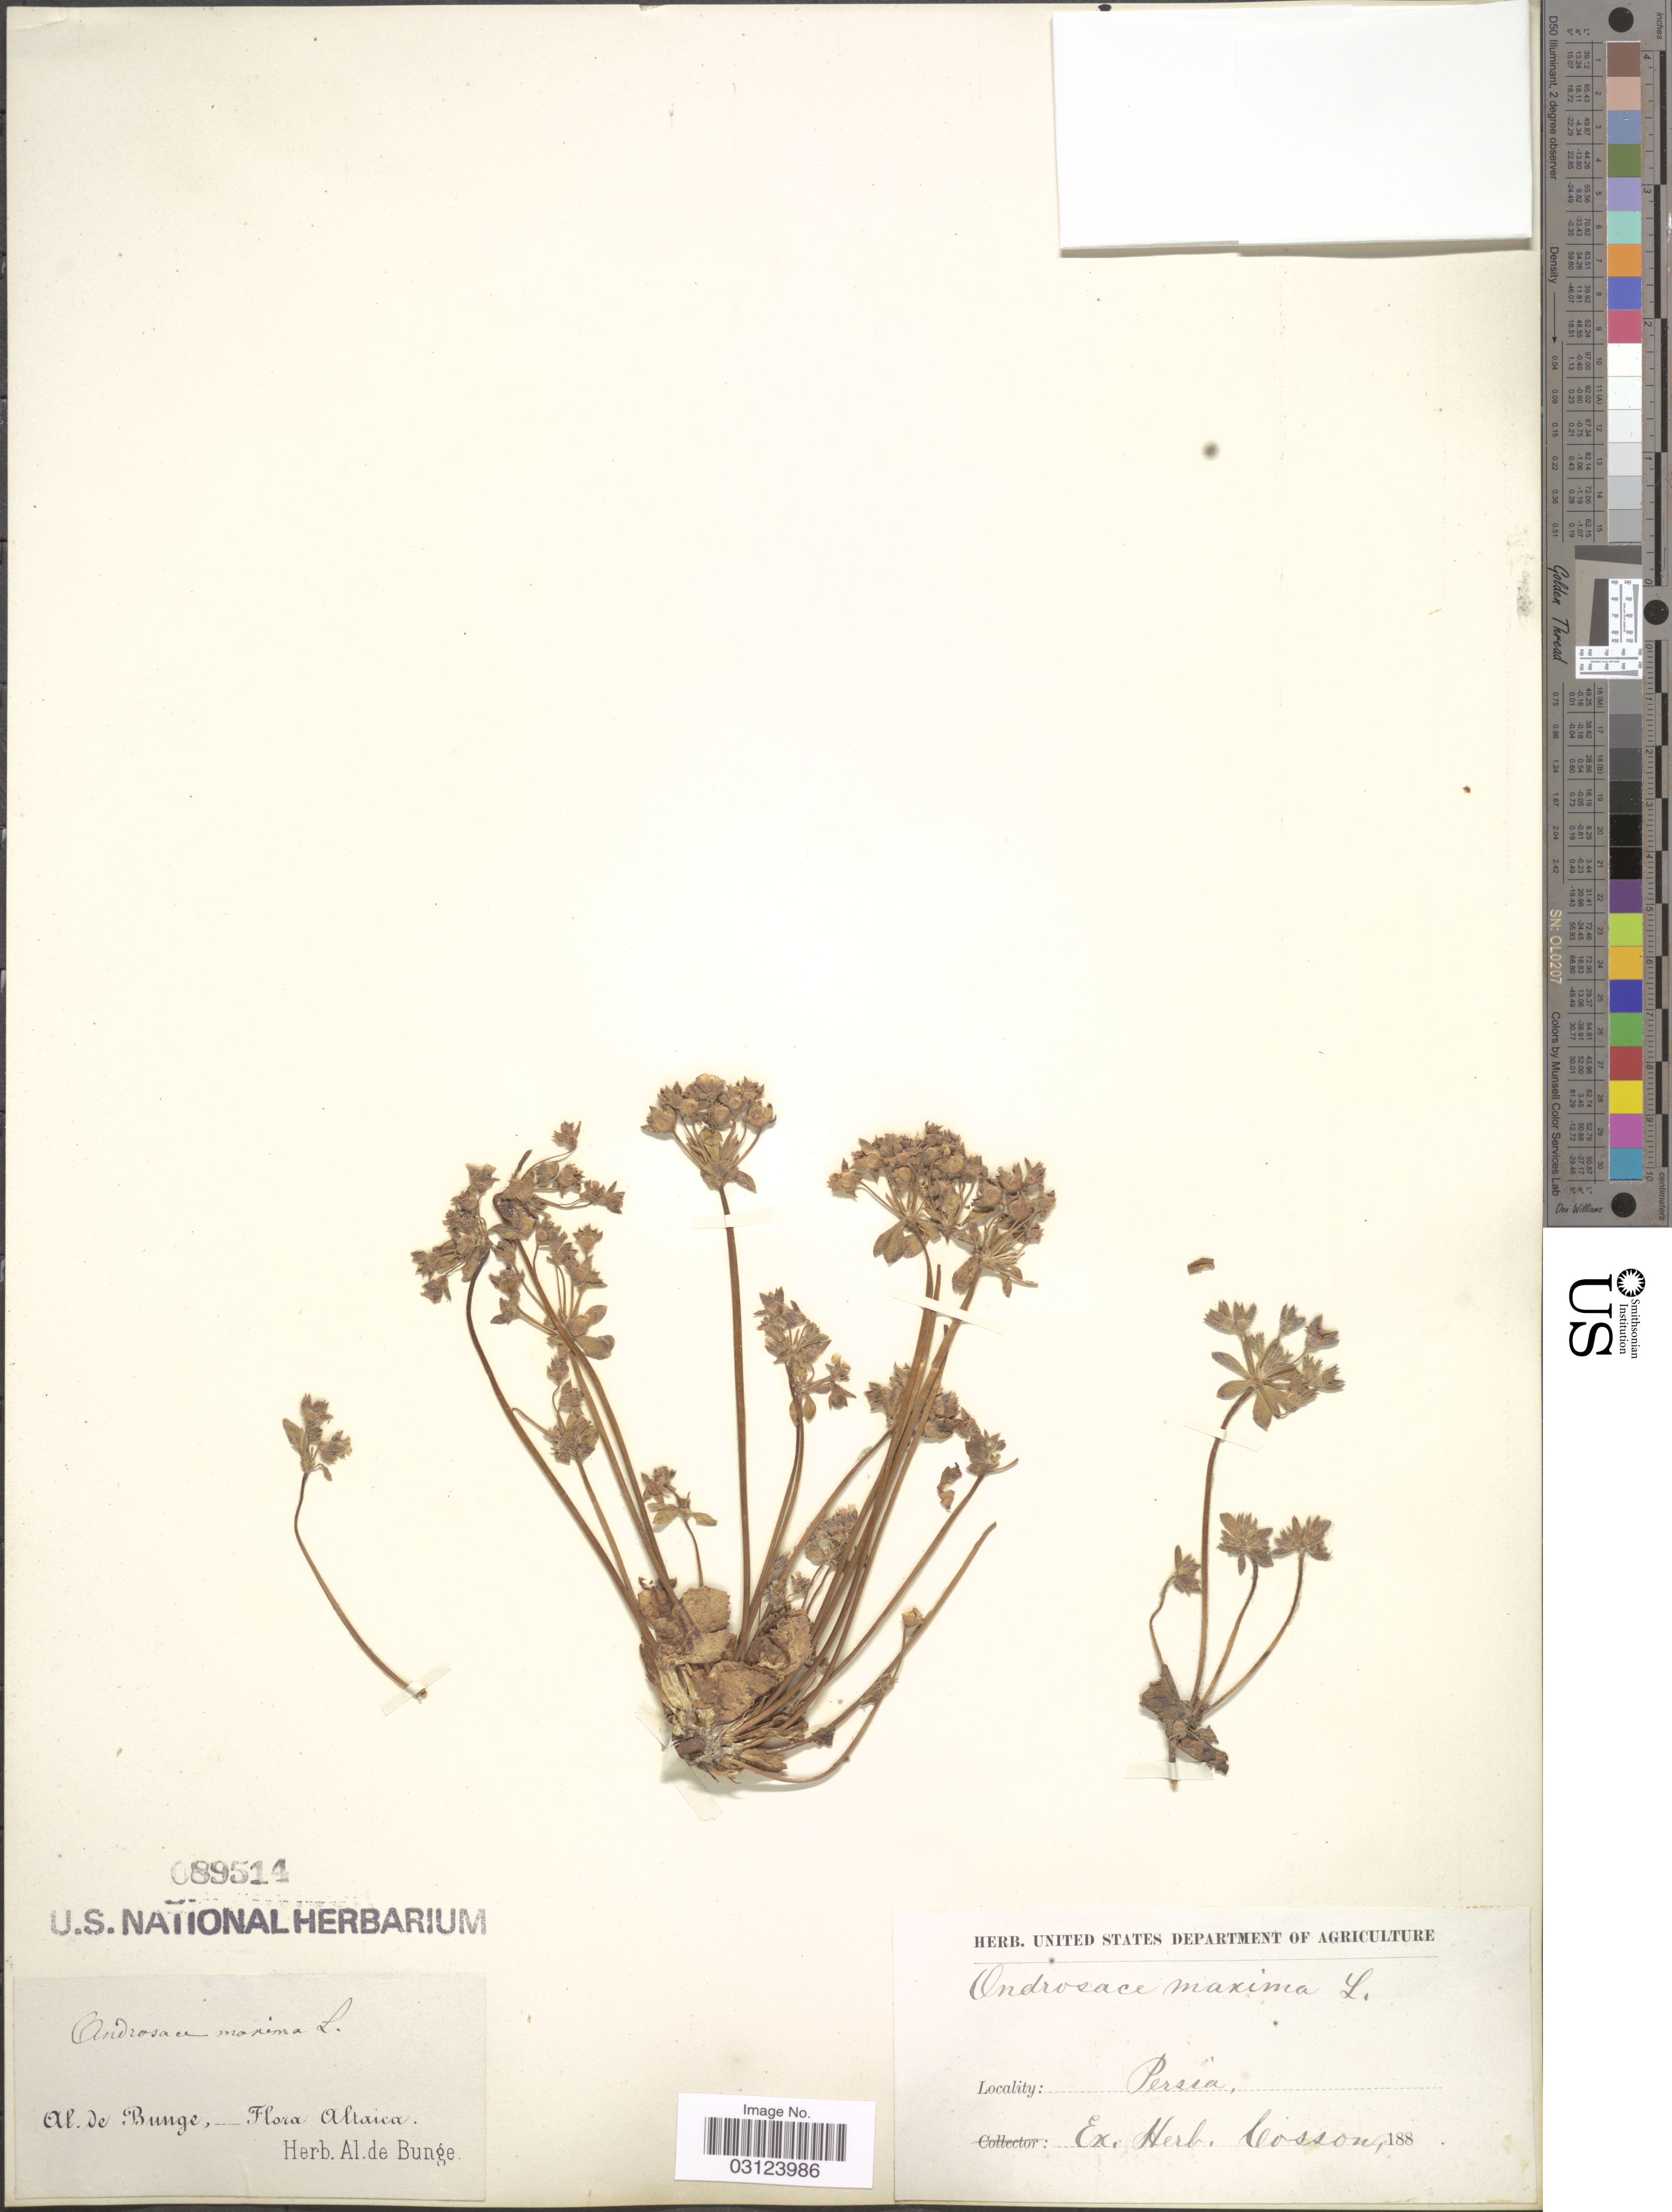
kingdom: Plantae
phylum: Tracheophyta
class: Magnoliopsida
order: Ericales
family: Primulaceae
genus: Androsace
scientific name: Androsace maxima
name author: L.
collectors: A. de Bunge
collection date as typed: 188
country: Iran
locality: Altaica, Persia.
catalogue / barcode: US 89514